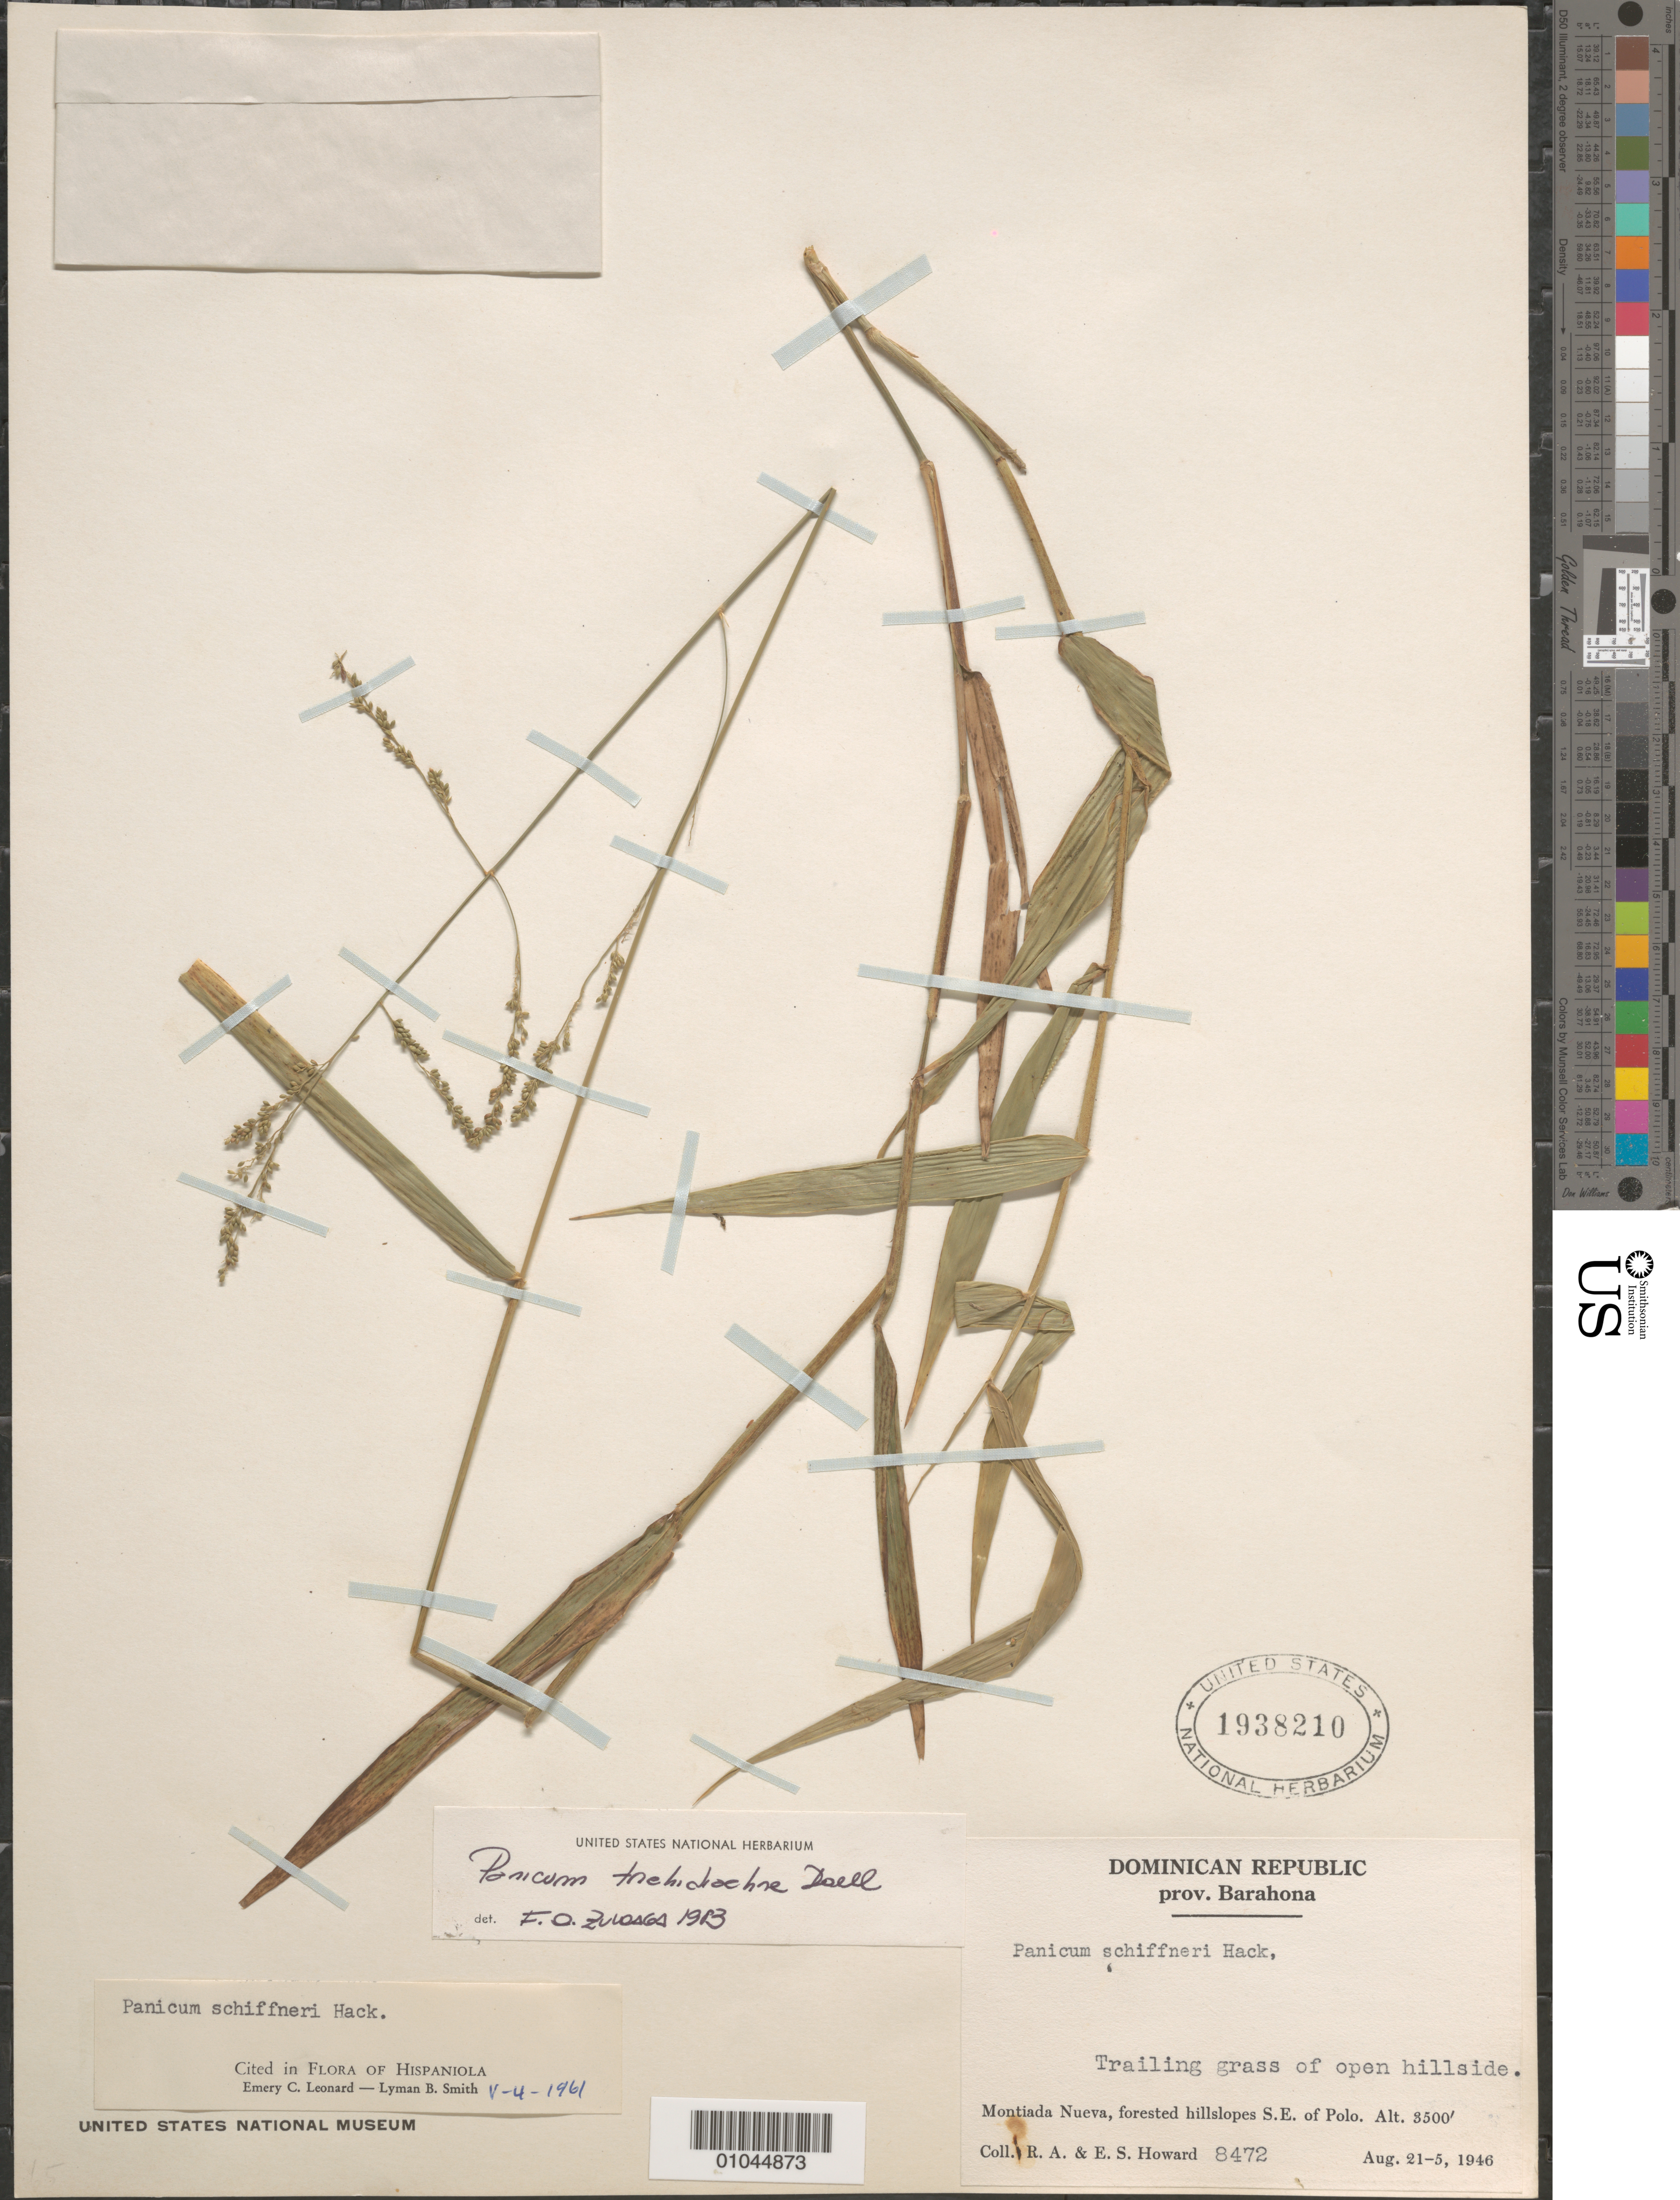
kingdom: Plantae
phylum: Tracheophyta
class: Liliopsida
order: Poales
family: Poaceae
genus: Panicum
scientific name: Panicum schiffneri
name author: Hack.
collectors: R. A. Howard, E. S. Howard, E. S. Howard & R. A. Howard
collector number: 8472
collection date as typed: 21 Aug 1946 to 25 Aug 1946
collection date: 1946-08-21/1946-08-25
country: Dominican Republic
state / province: Barahona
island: Hispaniola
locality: Montiada Nueva, SE of Polo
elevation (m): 1067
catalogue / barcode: US 1938210